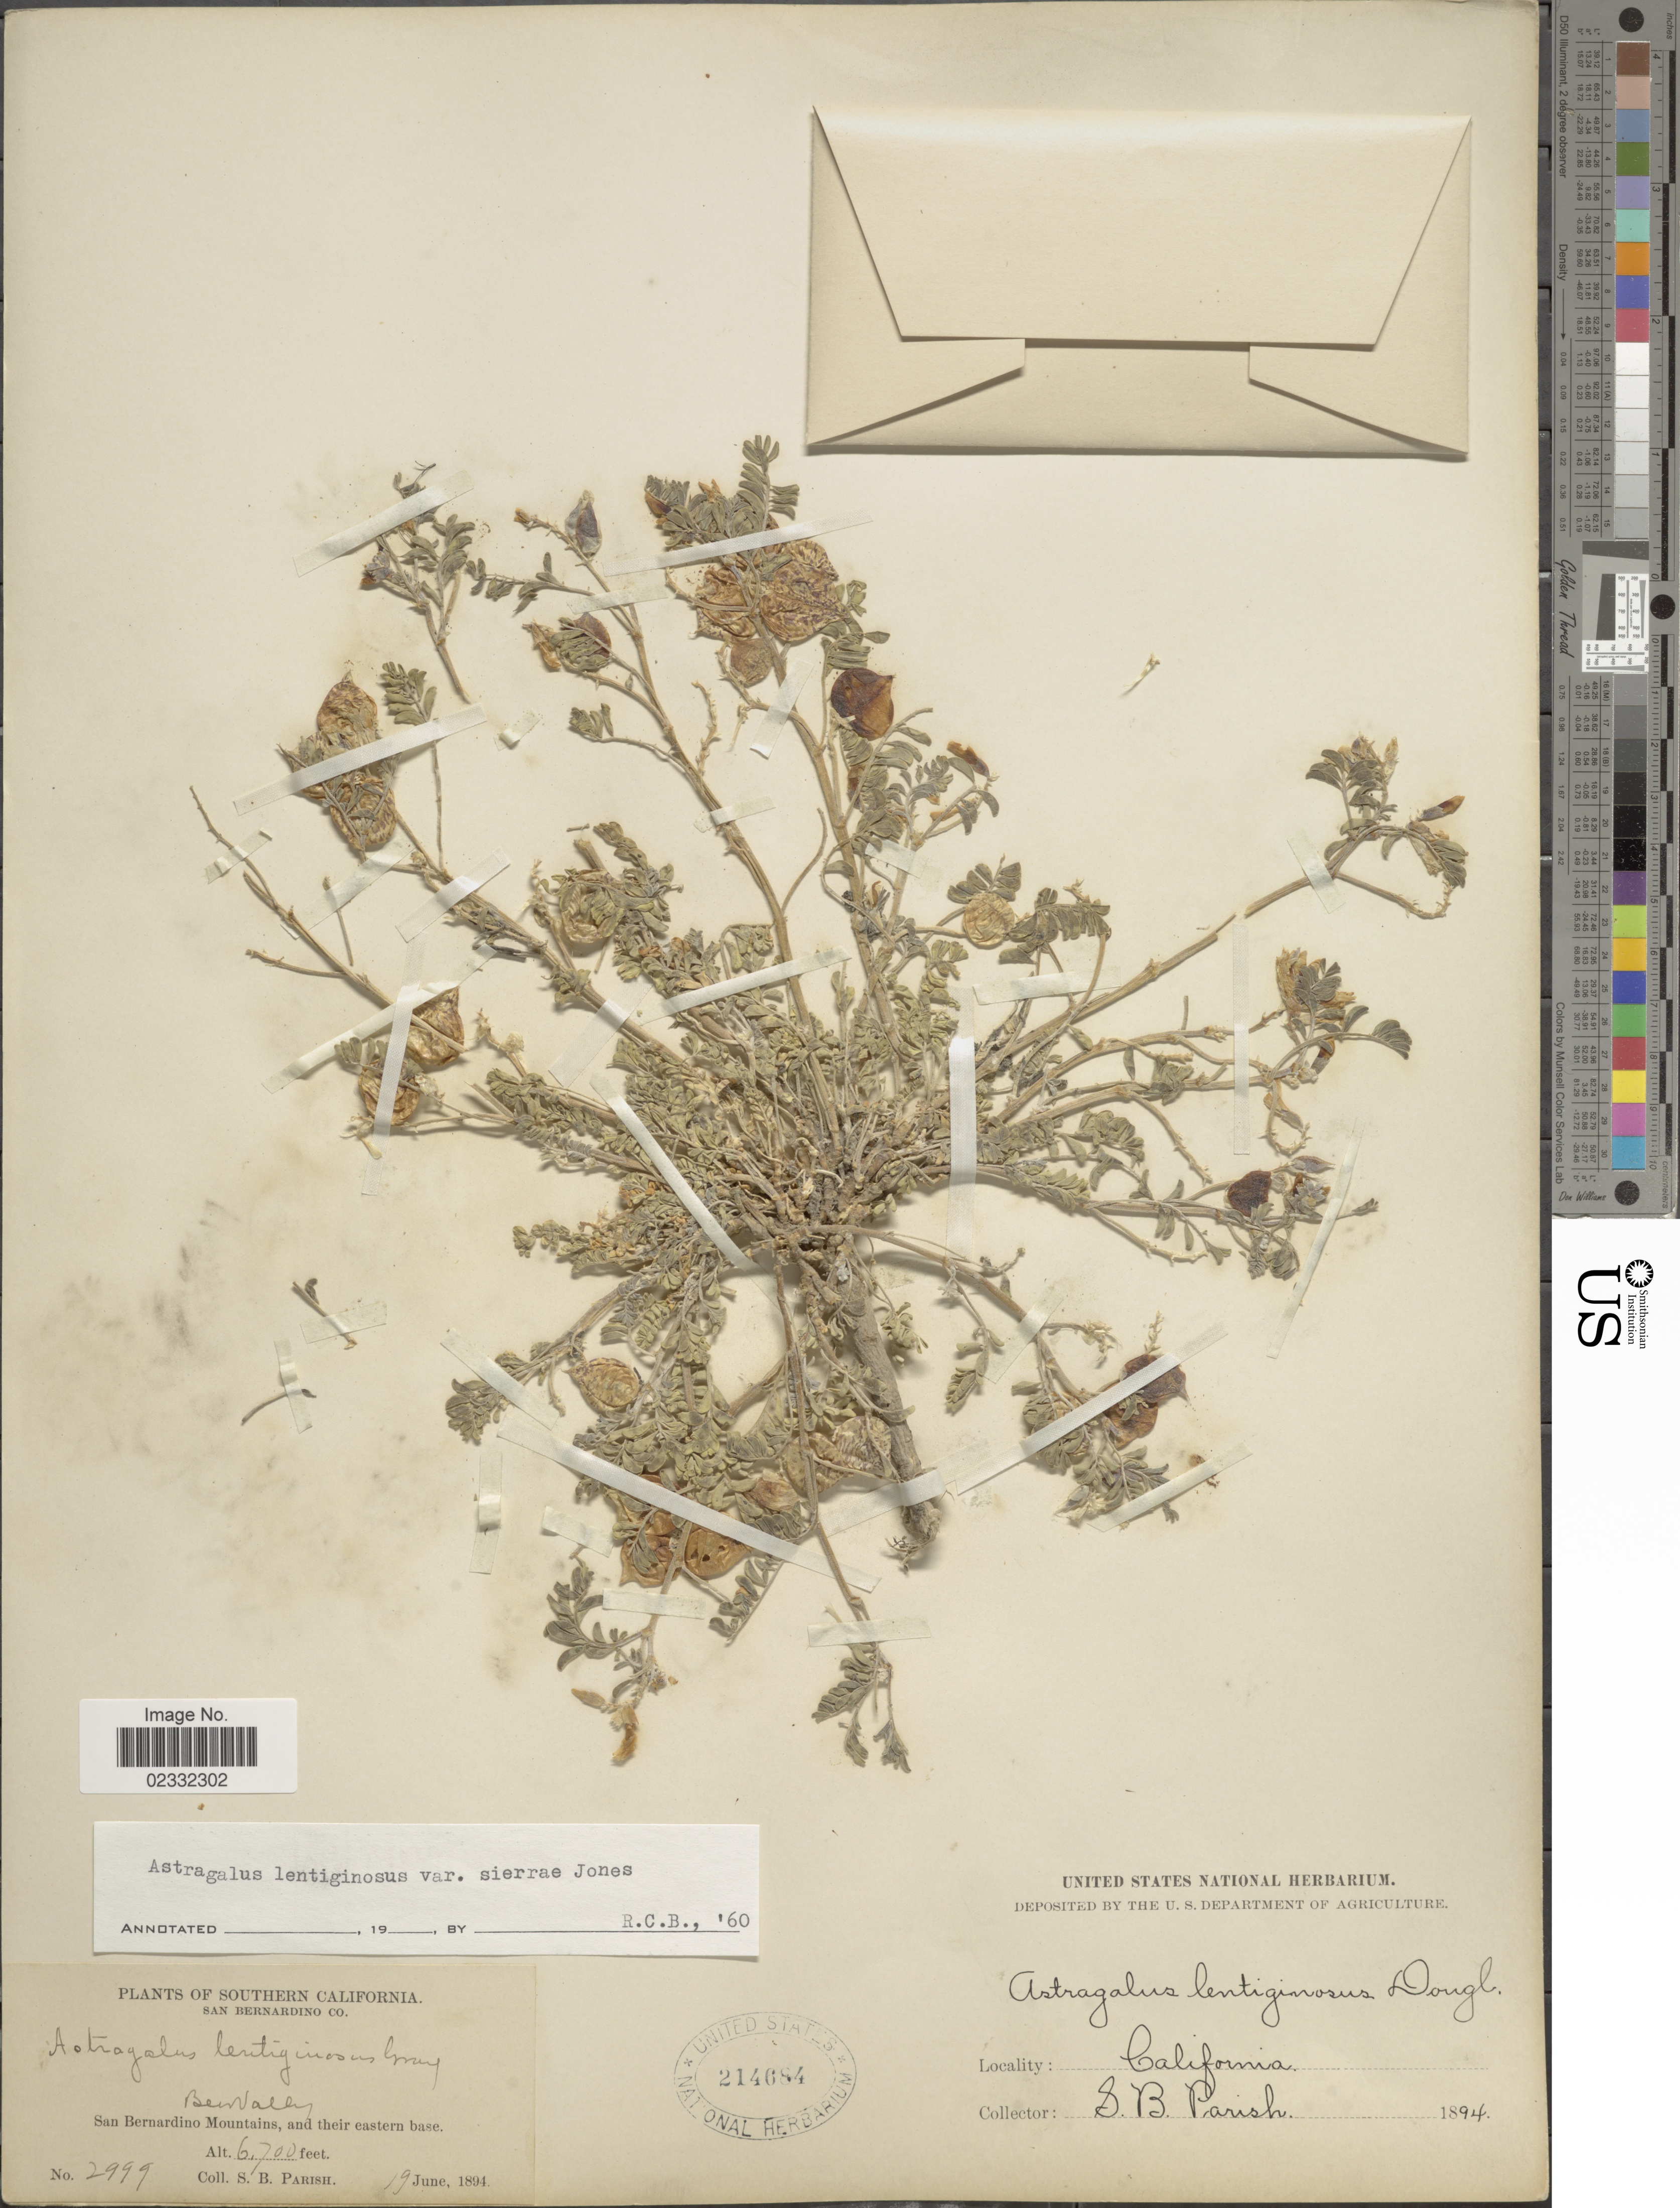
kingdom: Plantae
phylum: Tracheophyta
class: Magnoliopsida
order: Fabales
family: Fabaceae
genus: Astragalus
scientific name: Astragalus lentiginosus var. sierrae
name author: M.E. Jones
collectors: S. B. Parish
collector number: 2999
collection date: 1894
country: United States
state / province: California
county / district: San Bernardino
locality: Southern California, San Bernardino Co. San Bernardino Mountains, and their eastern base.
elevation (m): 2042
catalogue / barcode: US 214684